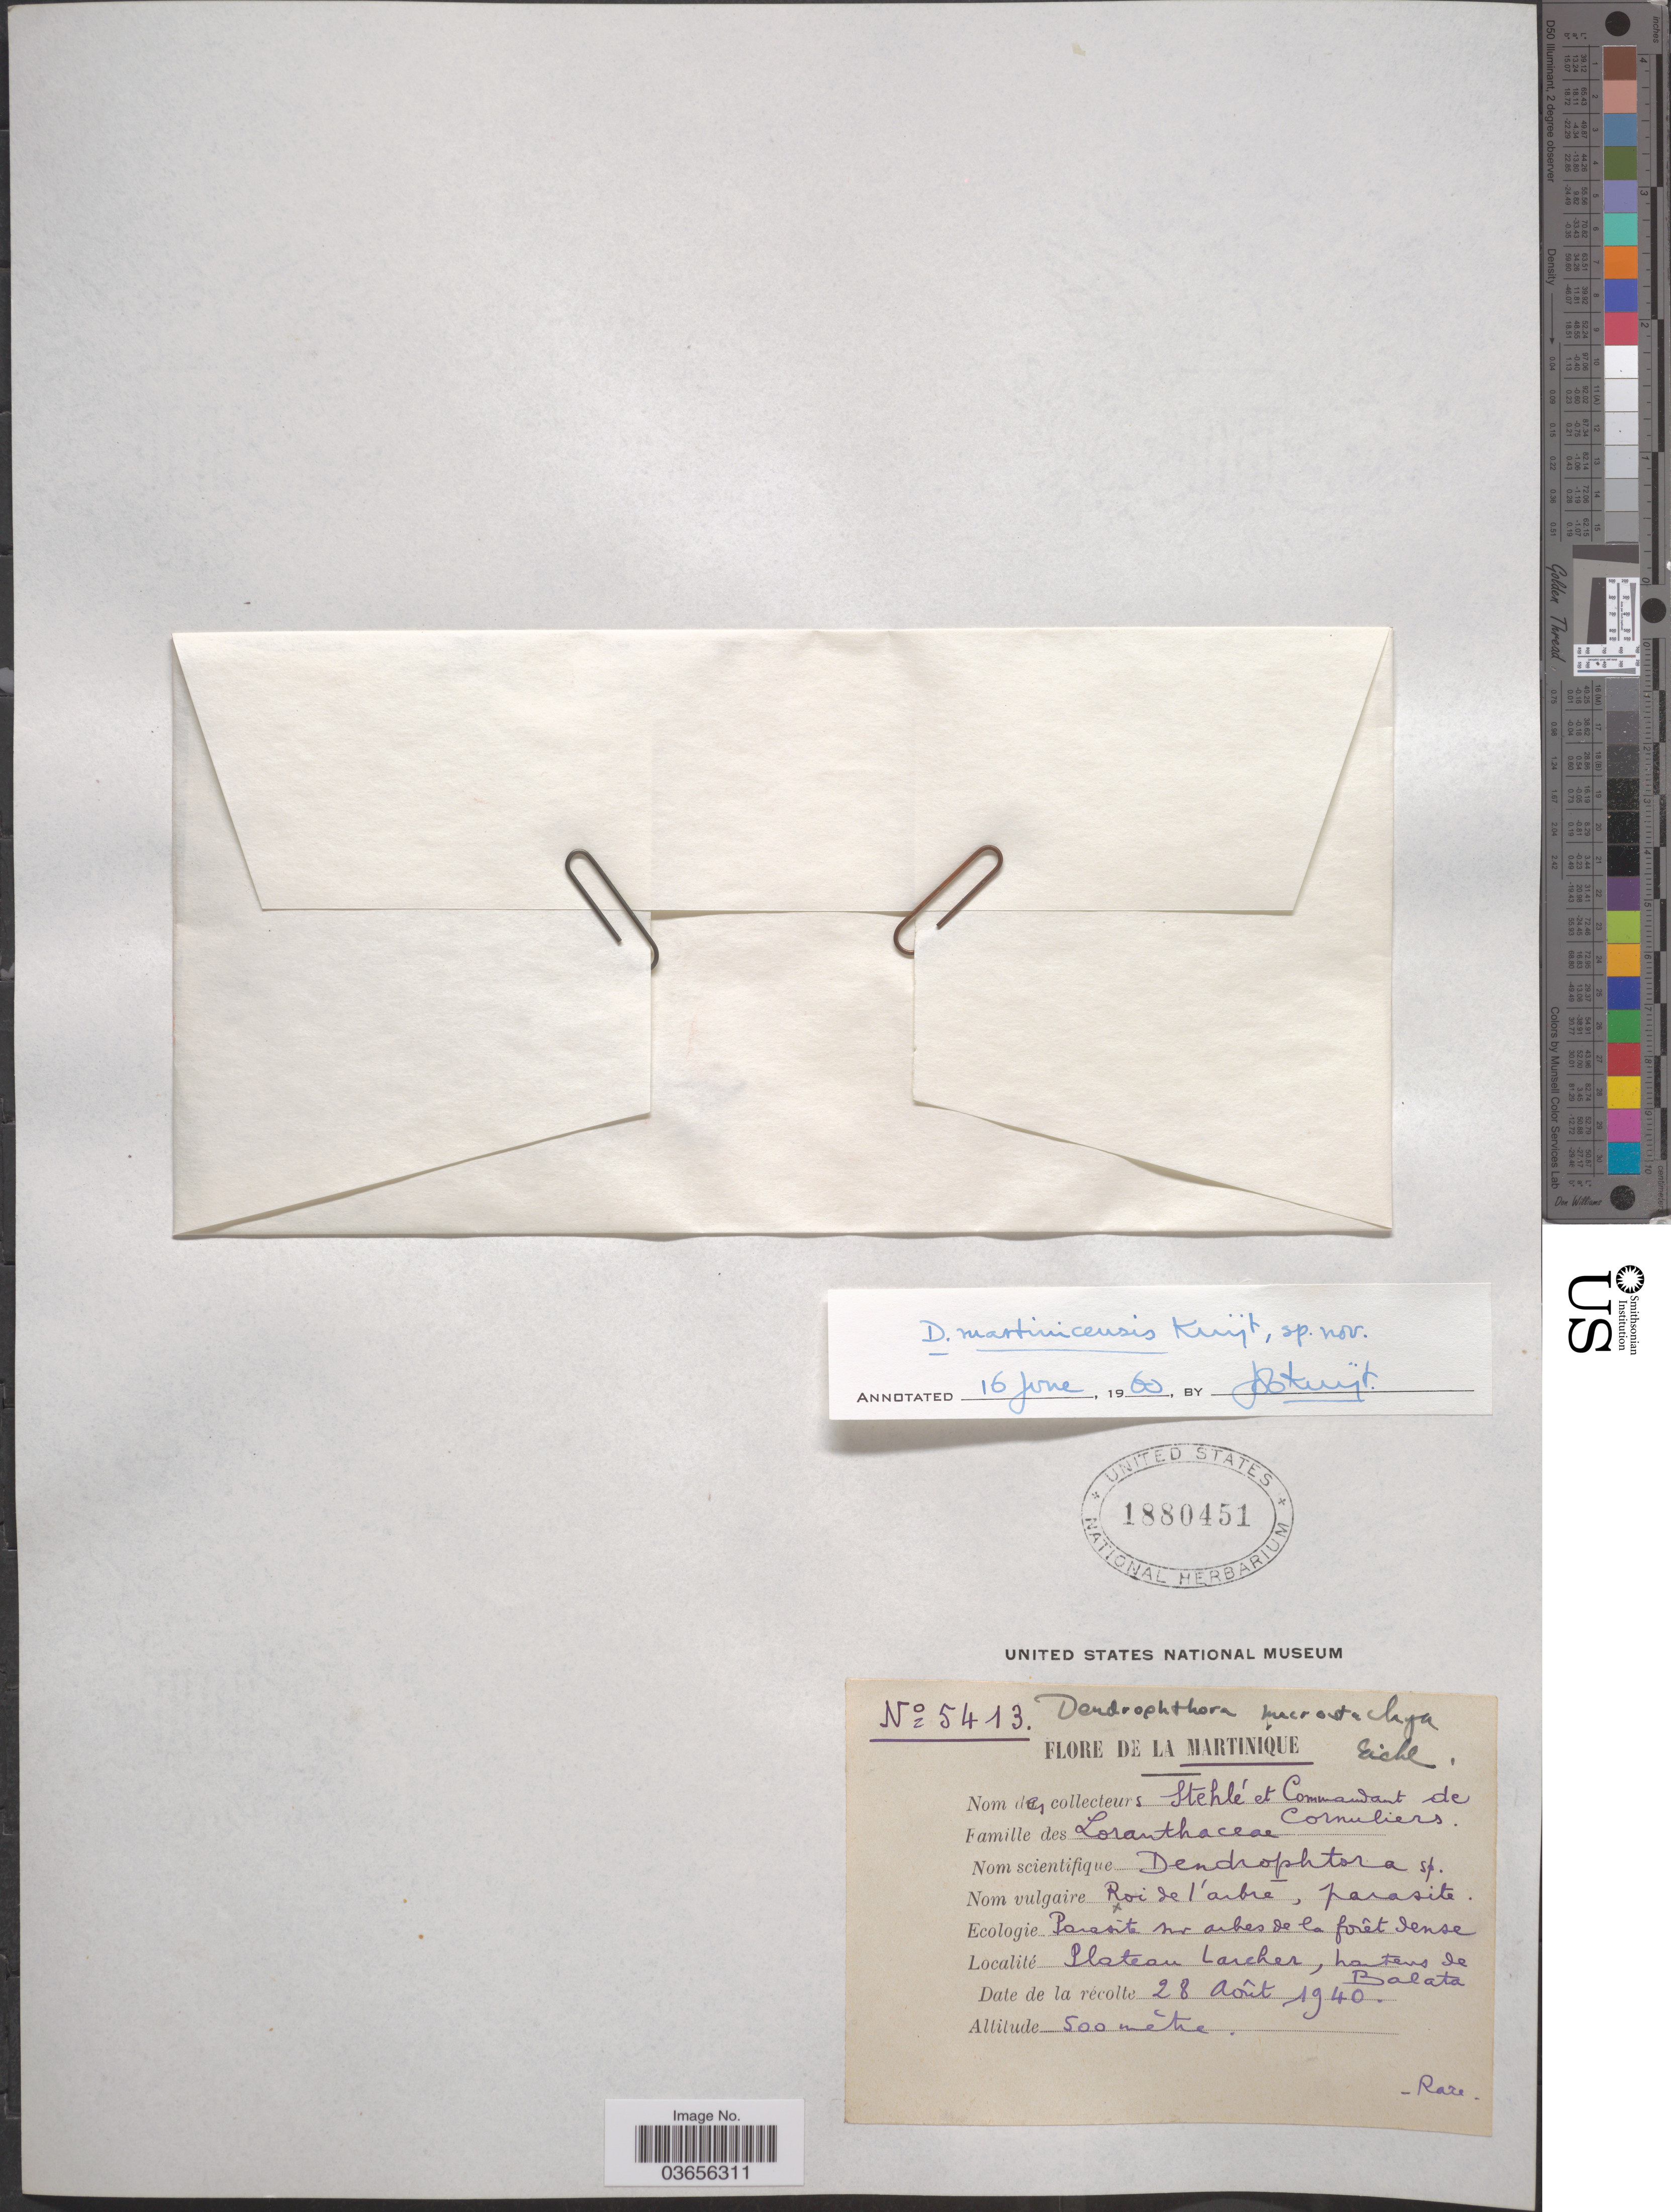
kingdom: Plantae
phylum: Tracheophyta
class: Magnoliopsida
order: Santalales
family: Viscaceae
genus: Dendrophthora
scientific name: Dendrophthora martinicensis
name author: Kuijt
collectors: -- Stehlé & Commandant de Cornuliers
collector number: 5413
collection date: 1940-08-28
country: Martinique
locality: Plateau Larcher, hauters [interpreted] de Balata.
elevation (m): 500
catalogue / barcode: US 1880451